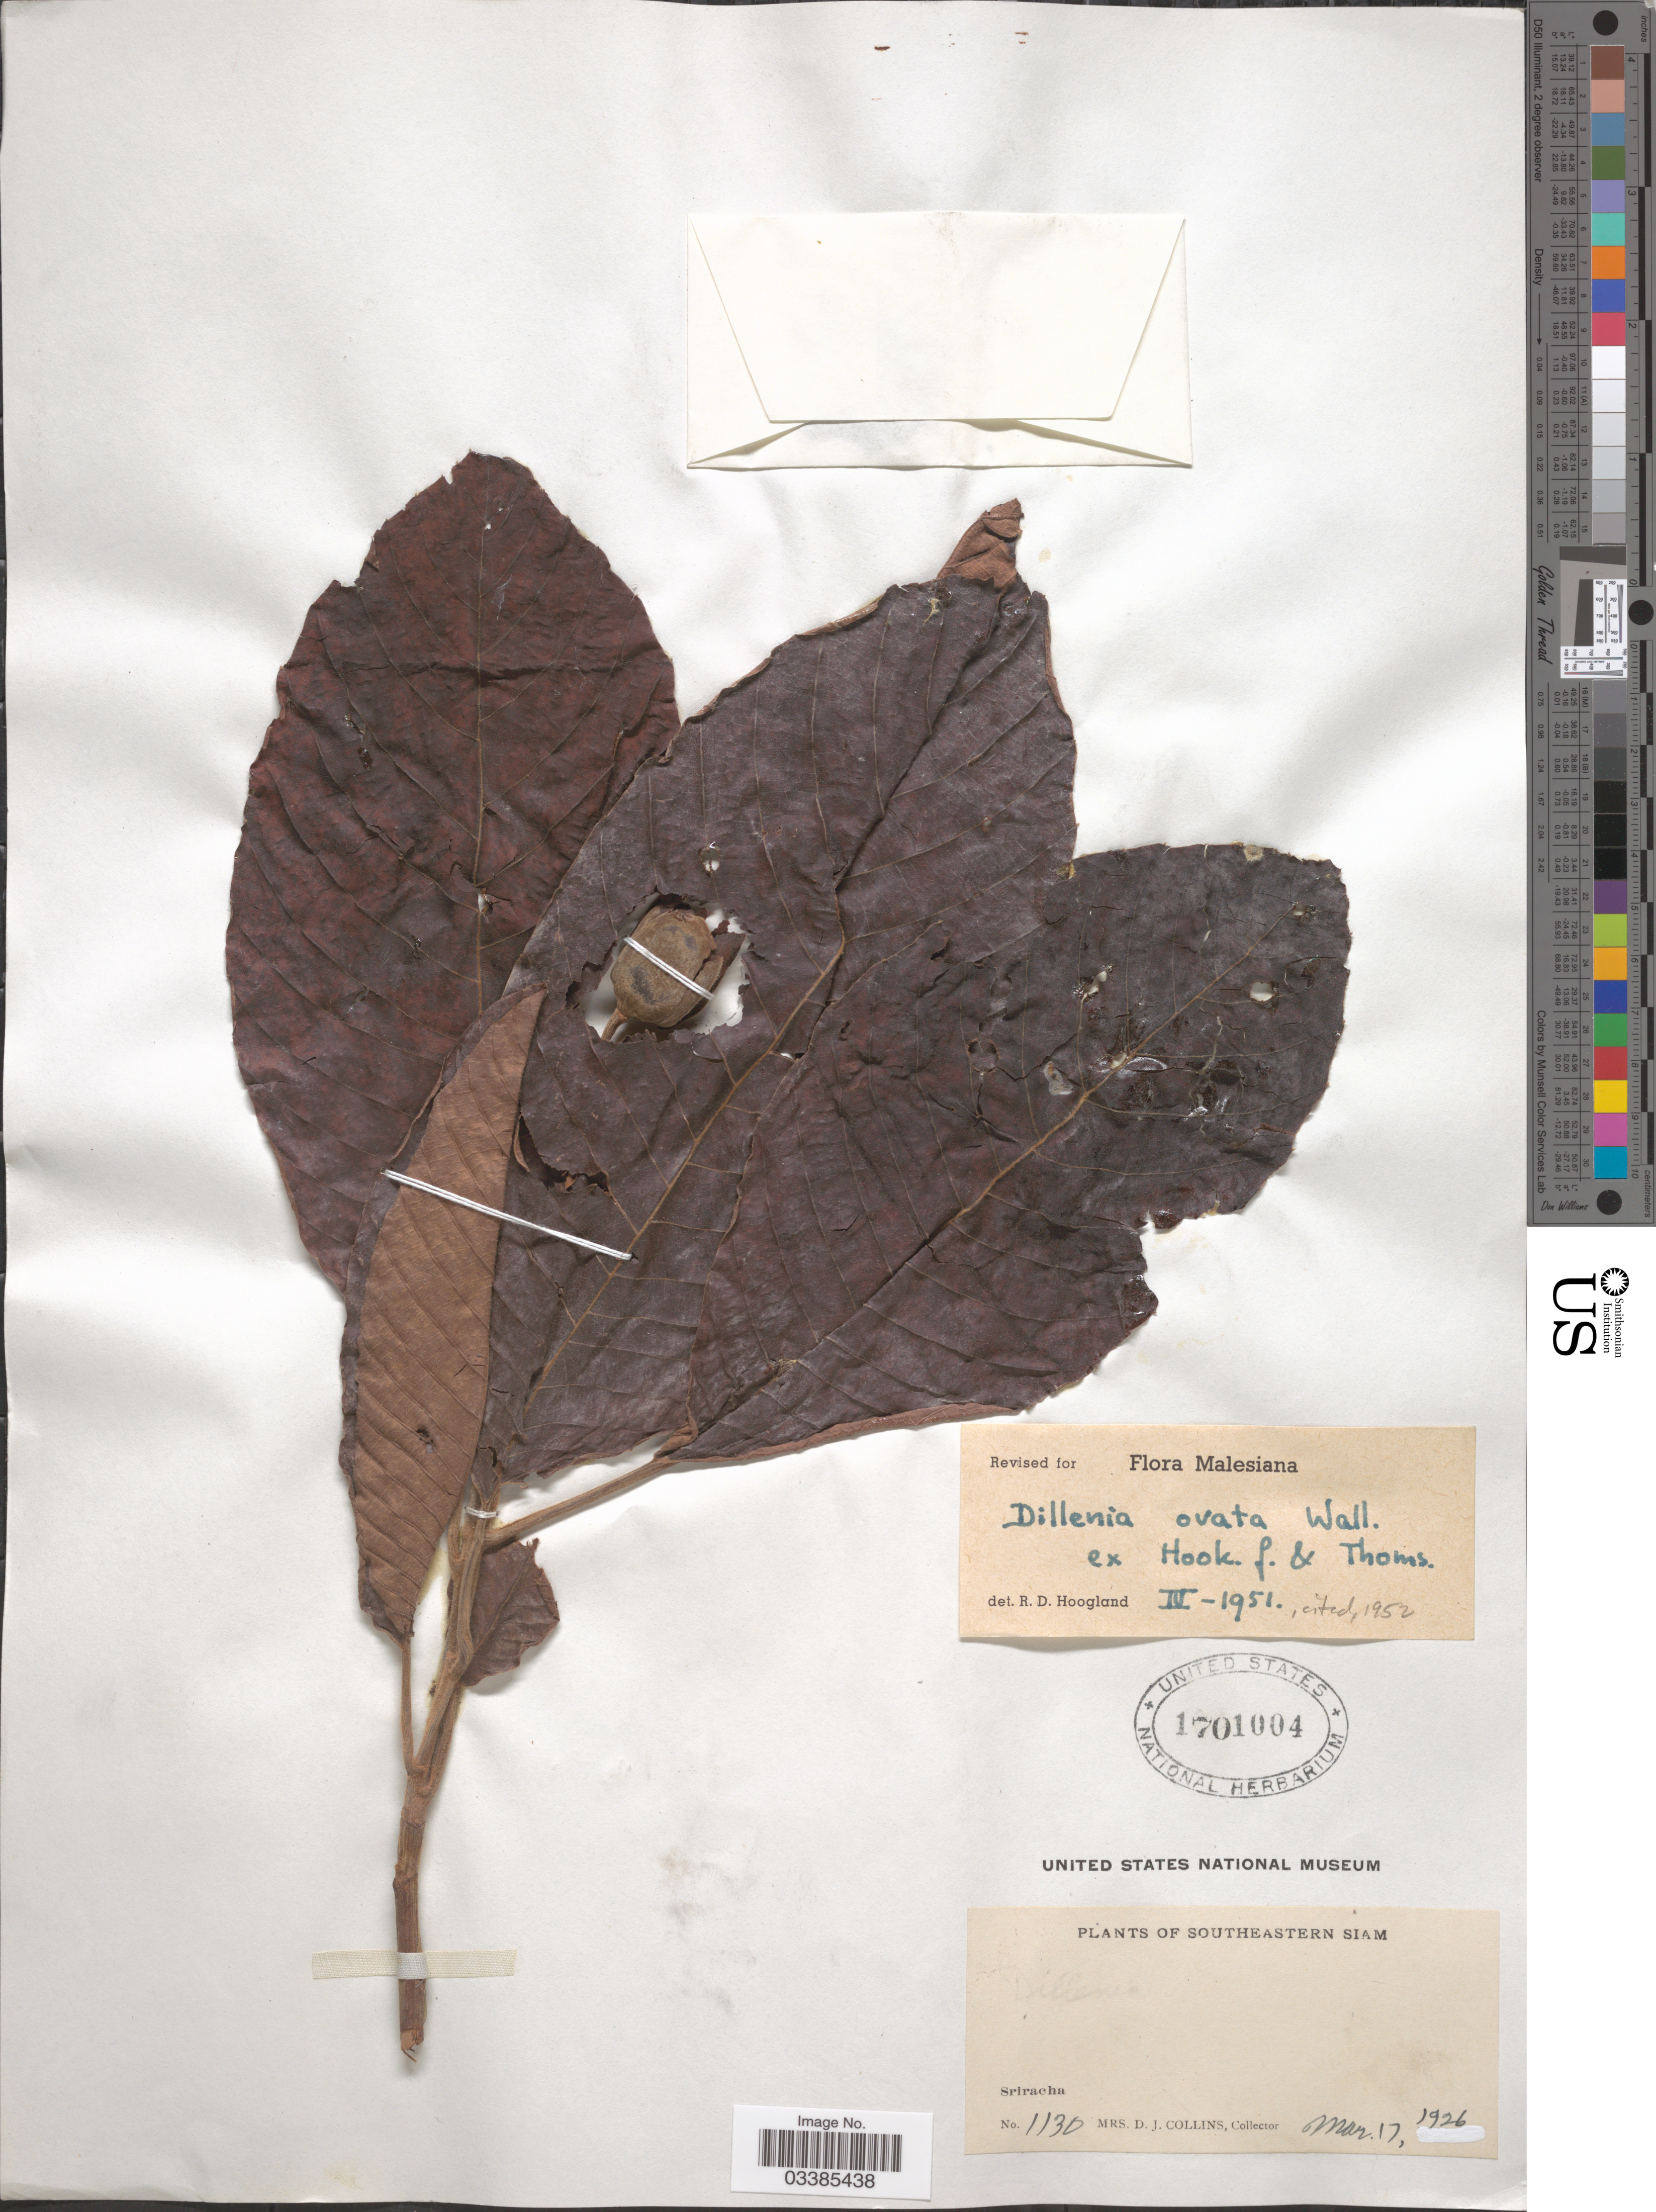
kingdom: Plantae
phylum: Tracheophyta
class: Magnoliopsida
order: Dilleniales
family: Dilleniaceae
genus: Dillenia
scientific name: Dillenia ovata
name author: Wall. ex Hook. f. & Thoms.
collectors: Mrs. D. J. Collins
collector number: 1130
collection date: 1926-03-17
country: Thailand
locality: Southeastern Siam, Sriracha.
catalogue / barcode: US 1701004